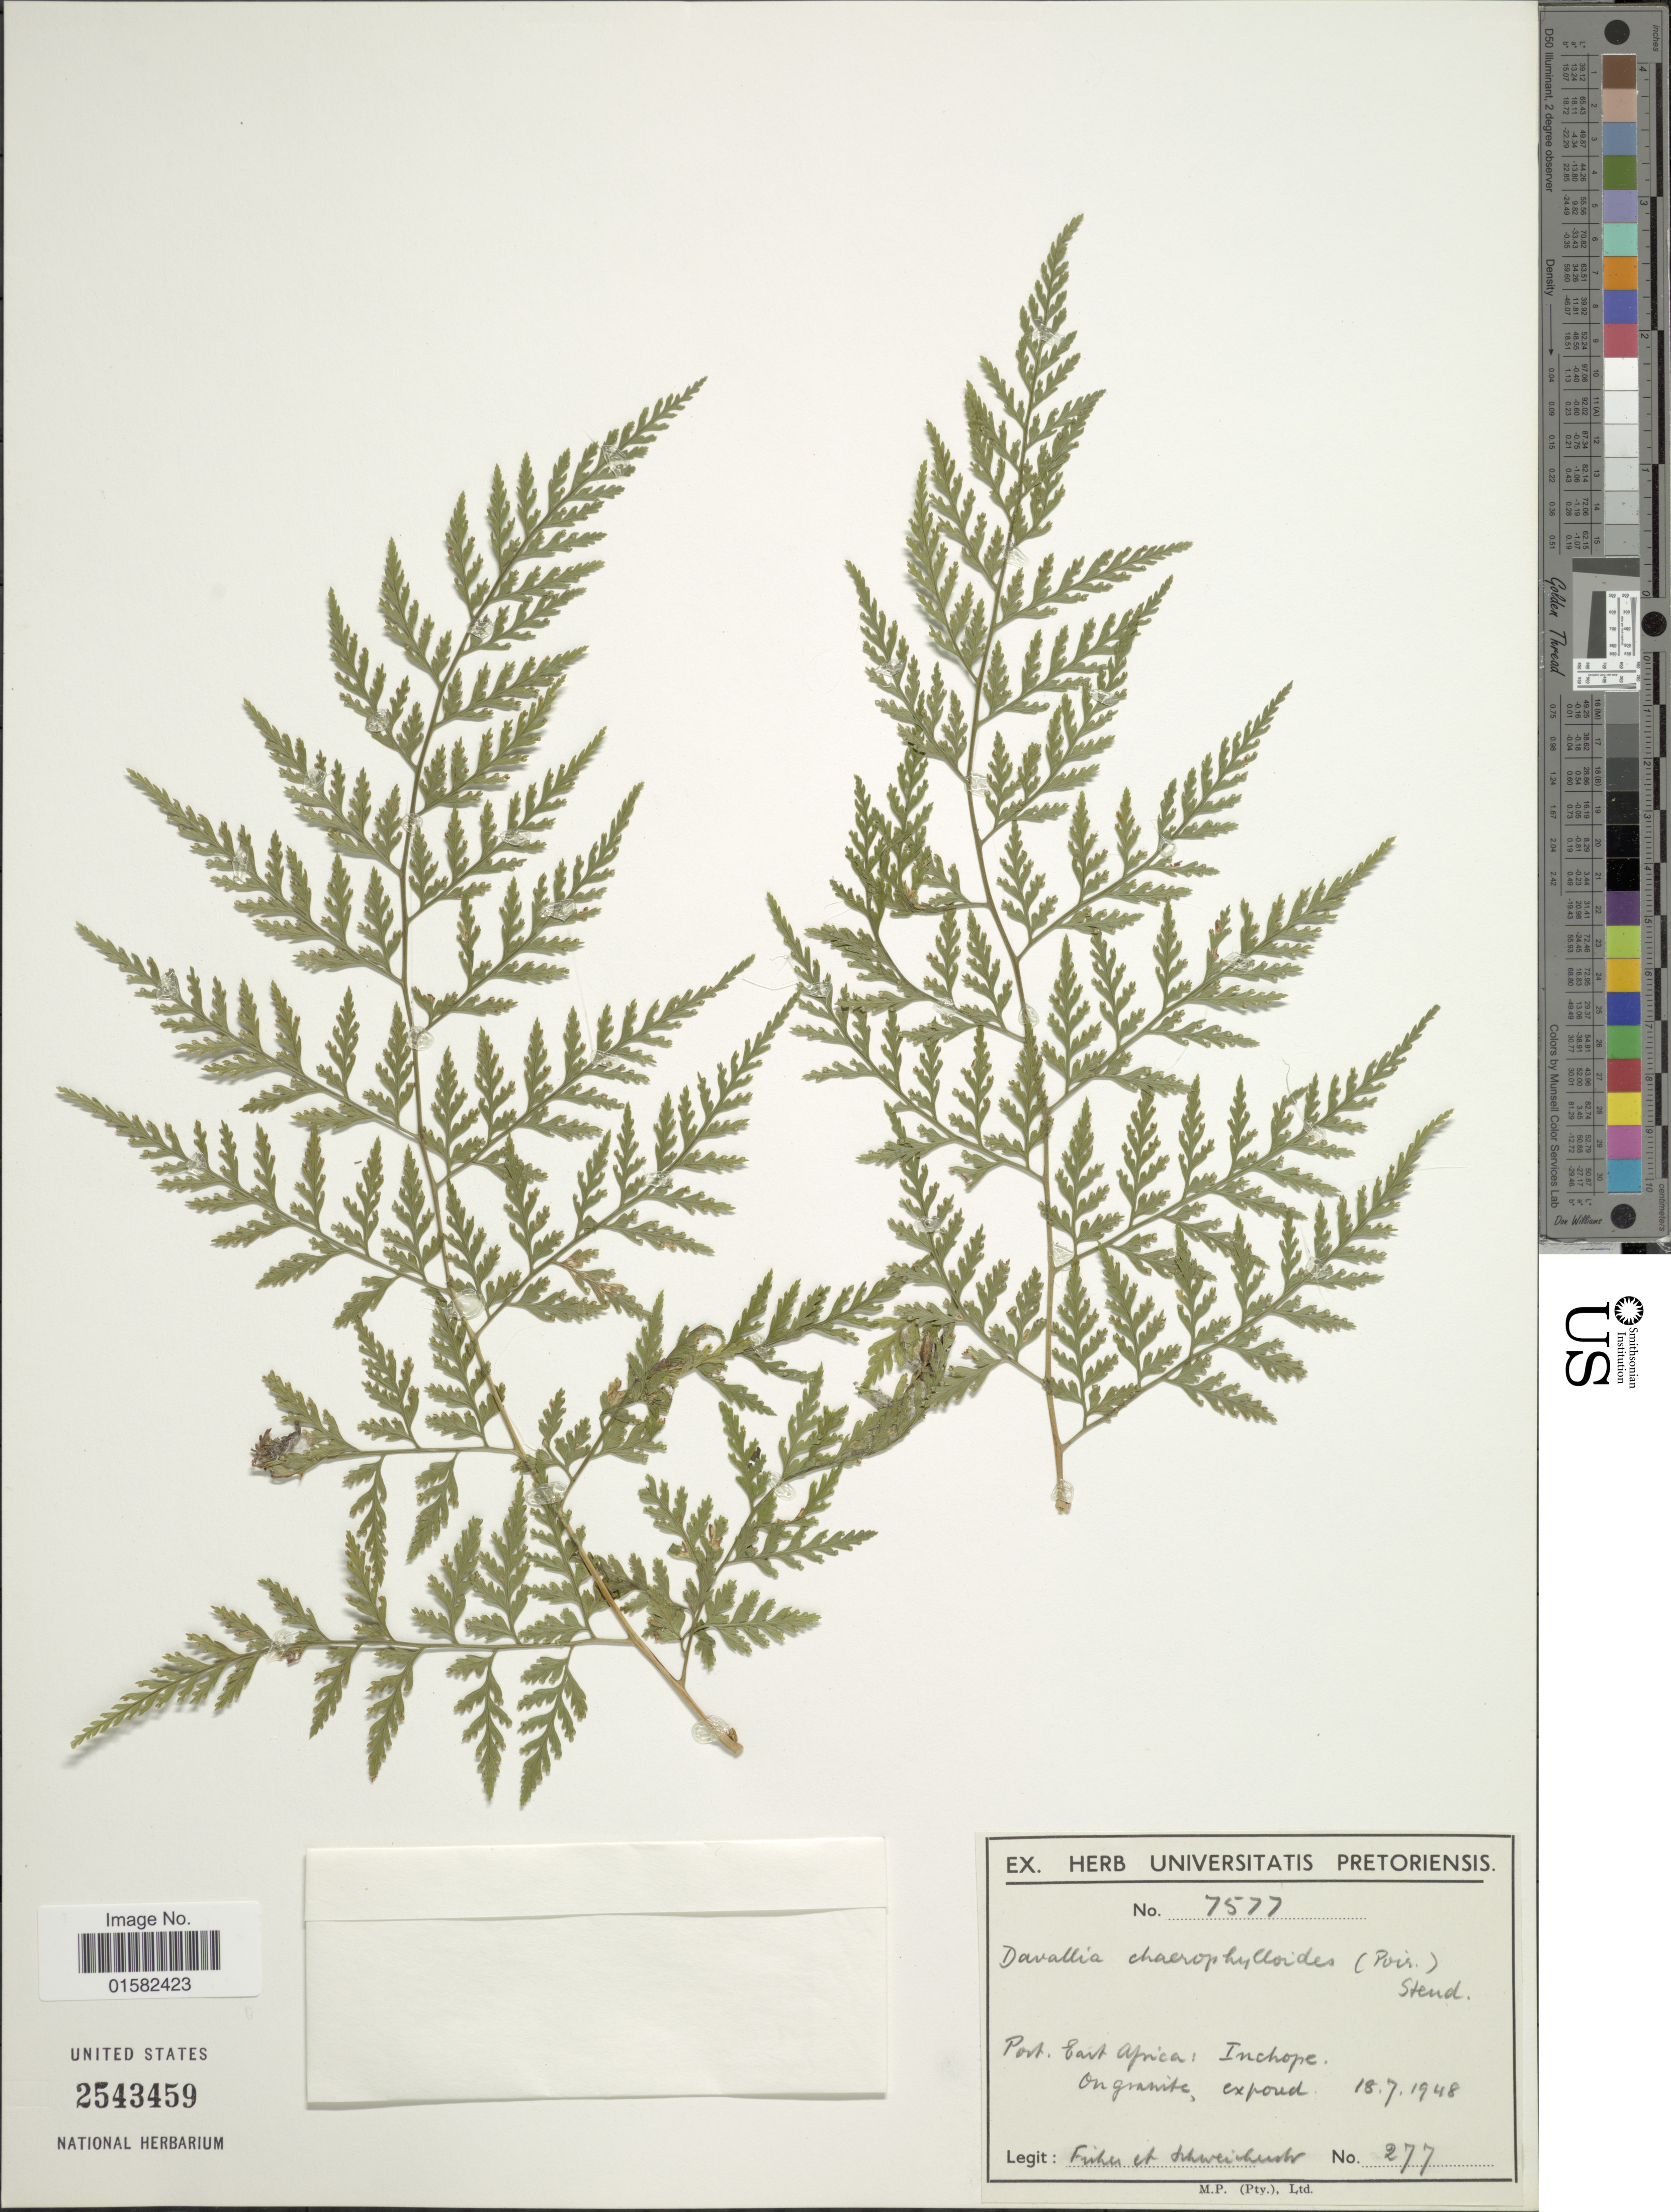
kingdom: Plantae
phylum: Tracheophyta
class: Polypodiopsida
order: Polypodiales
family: Davalliaceae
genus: Wibelia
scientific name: Wibelia chaerophylloides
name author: (Poir.) M. Kato & Tsutsumi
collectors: -- Fisher & -. Schweickerdt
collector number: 277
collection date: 1948-07-18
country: Mozambique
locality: Port east Africa, Inchope, on granite.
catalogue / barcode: US 2543459